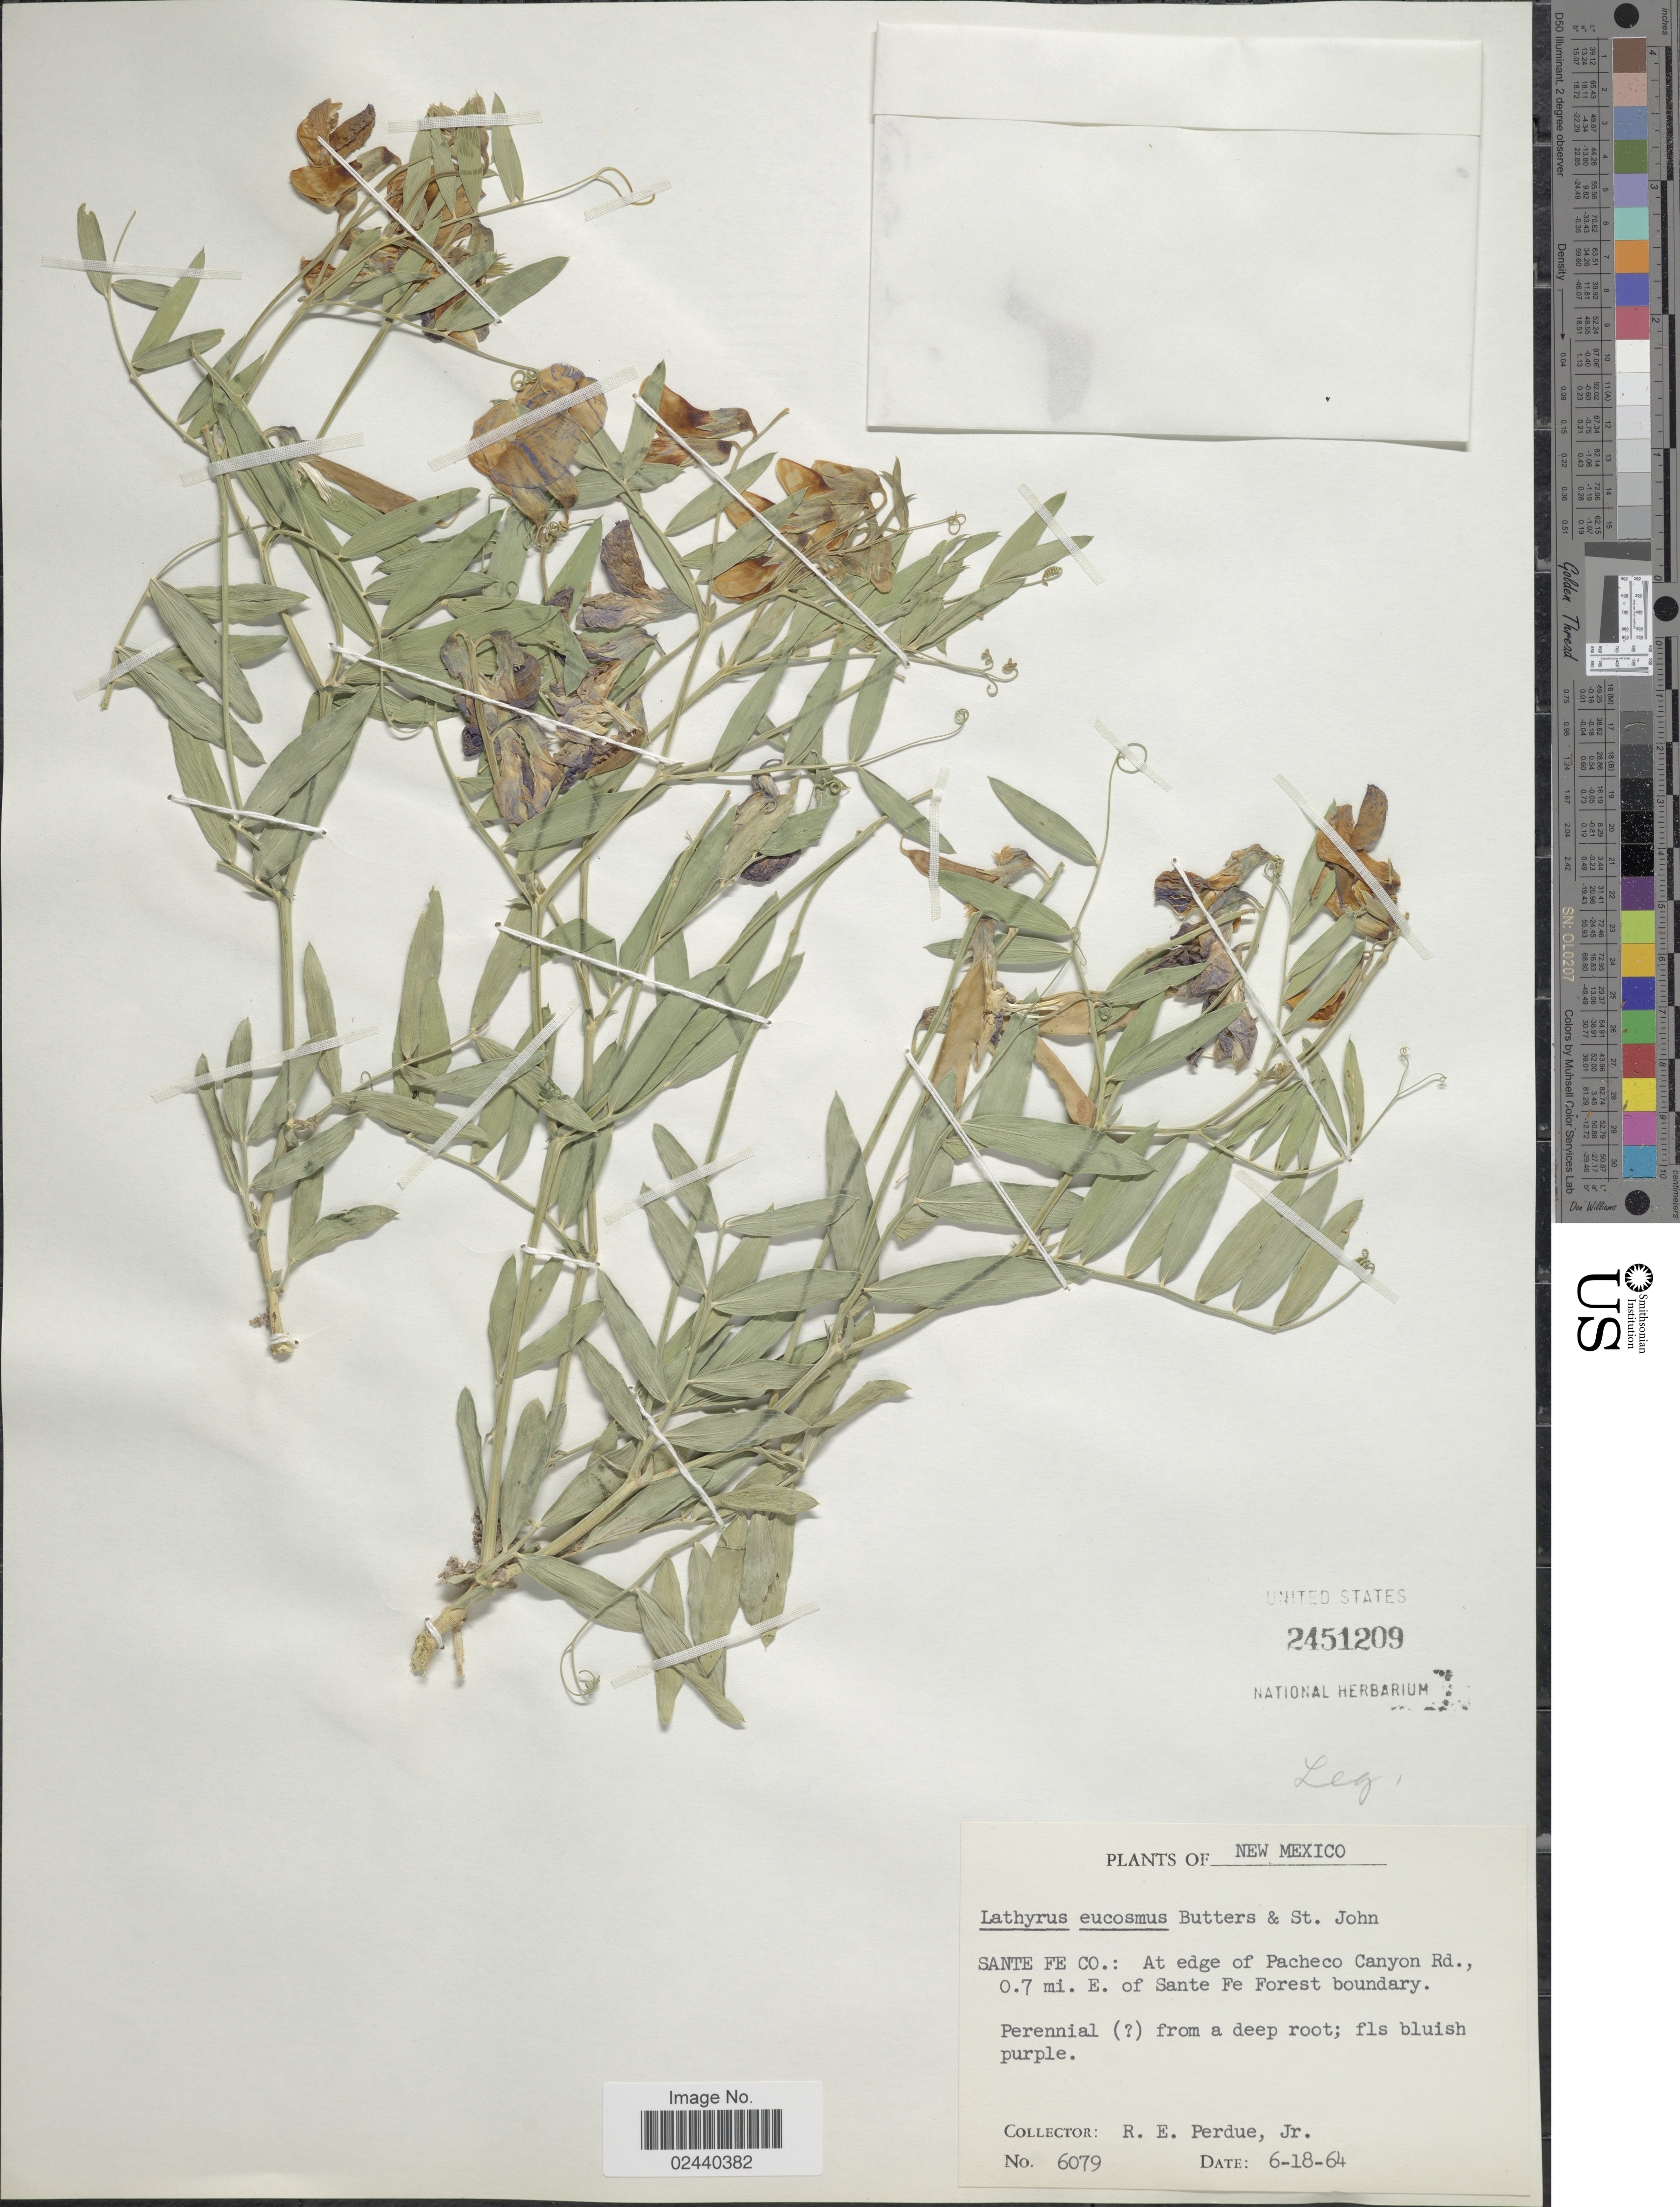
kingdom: Plantae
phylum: Tracheophyta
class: Magnoliopsida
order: Fabales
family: Fabaceae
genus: Lathyrus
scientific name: Lathyrus eucosmus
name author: Butters & H. St. John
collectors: R. E. Perdue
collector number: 6079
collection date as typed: Transcribed d/m/y: 18/6/64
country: United States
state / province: New Mexico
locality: Sante Fe Co.: At edge of Pacheco Canyon Rd., 0.7 mi. E. of Sante Fe Forest boundary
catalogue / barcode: US 2451209